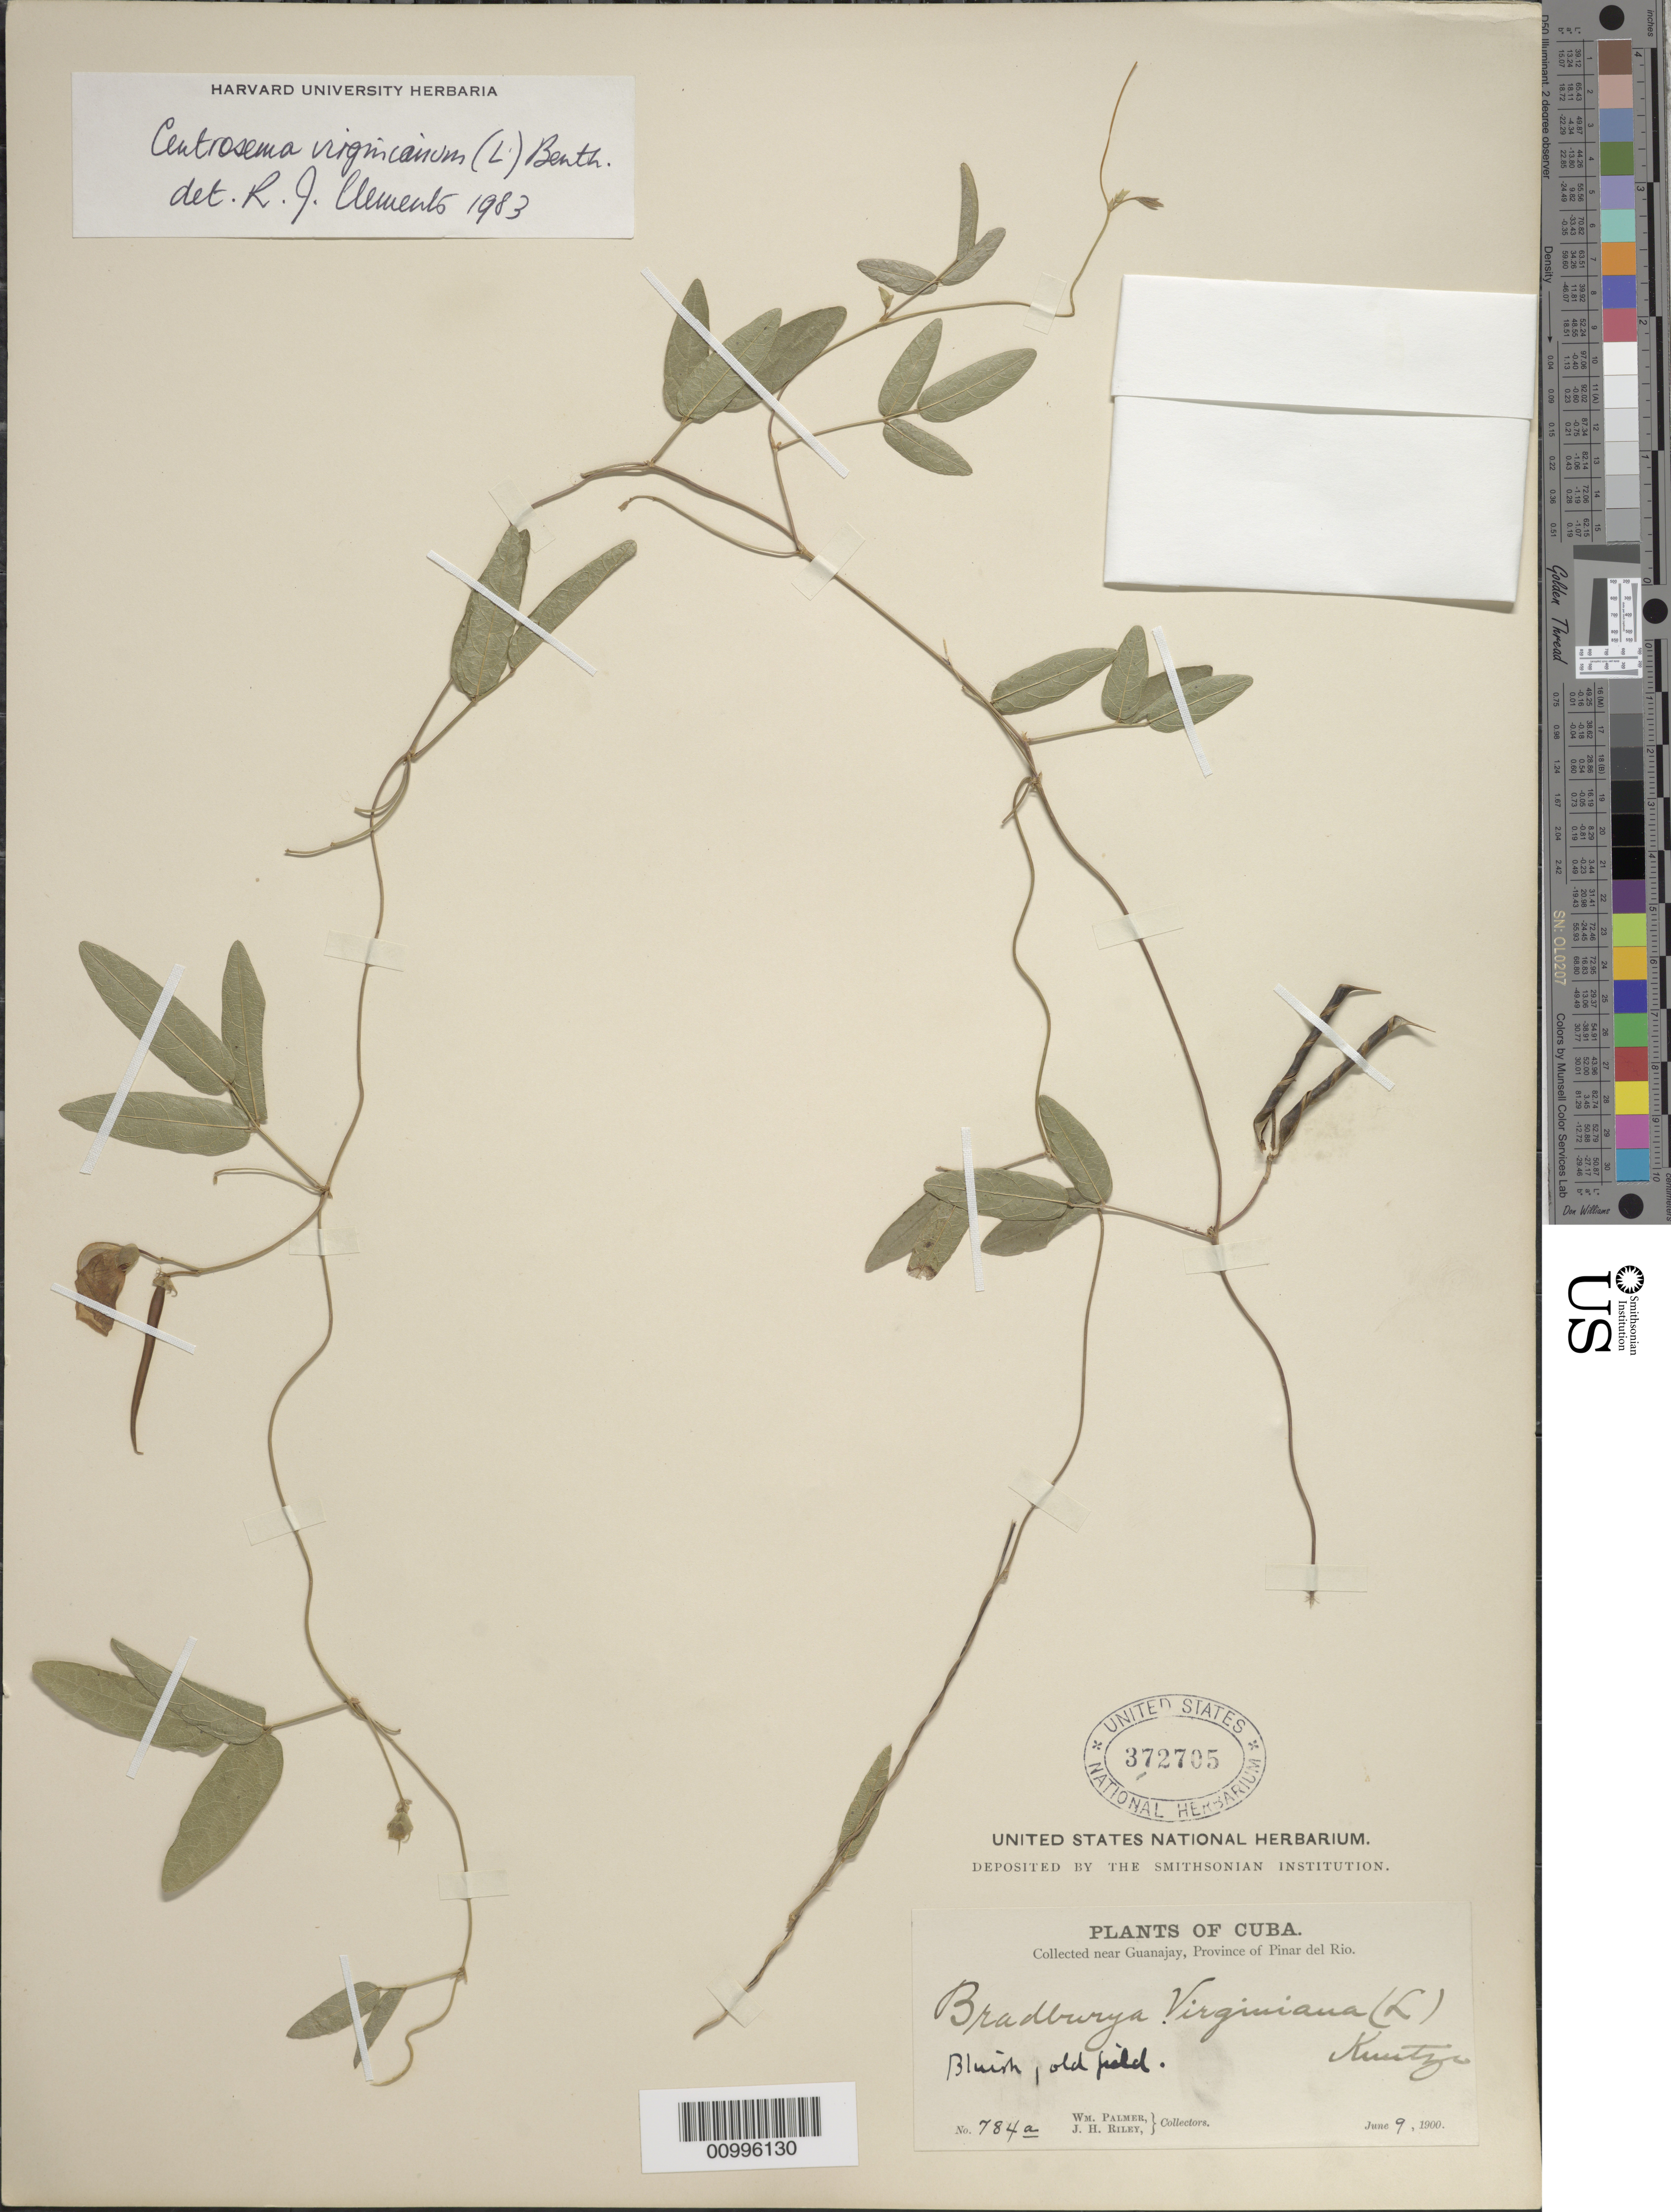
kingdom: Plantae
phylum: Tracheophyta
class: Magnoliopsida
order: Fabales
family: Fabaceae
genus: Centrosema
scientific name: Centrosema virginianum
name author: (L.) Benth.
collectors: W. Palmer & J. H. Riley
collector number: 784a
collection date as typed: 09 Jun 1900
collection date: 1900-06-09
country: Cuba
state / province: Pinar del Rio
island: Cuba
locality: In old field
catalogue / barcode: US 372705